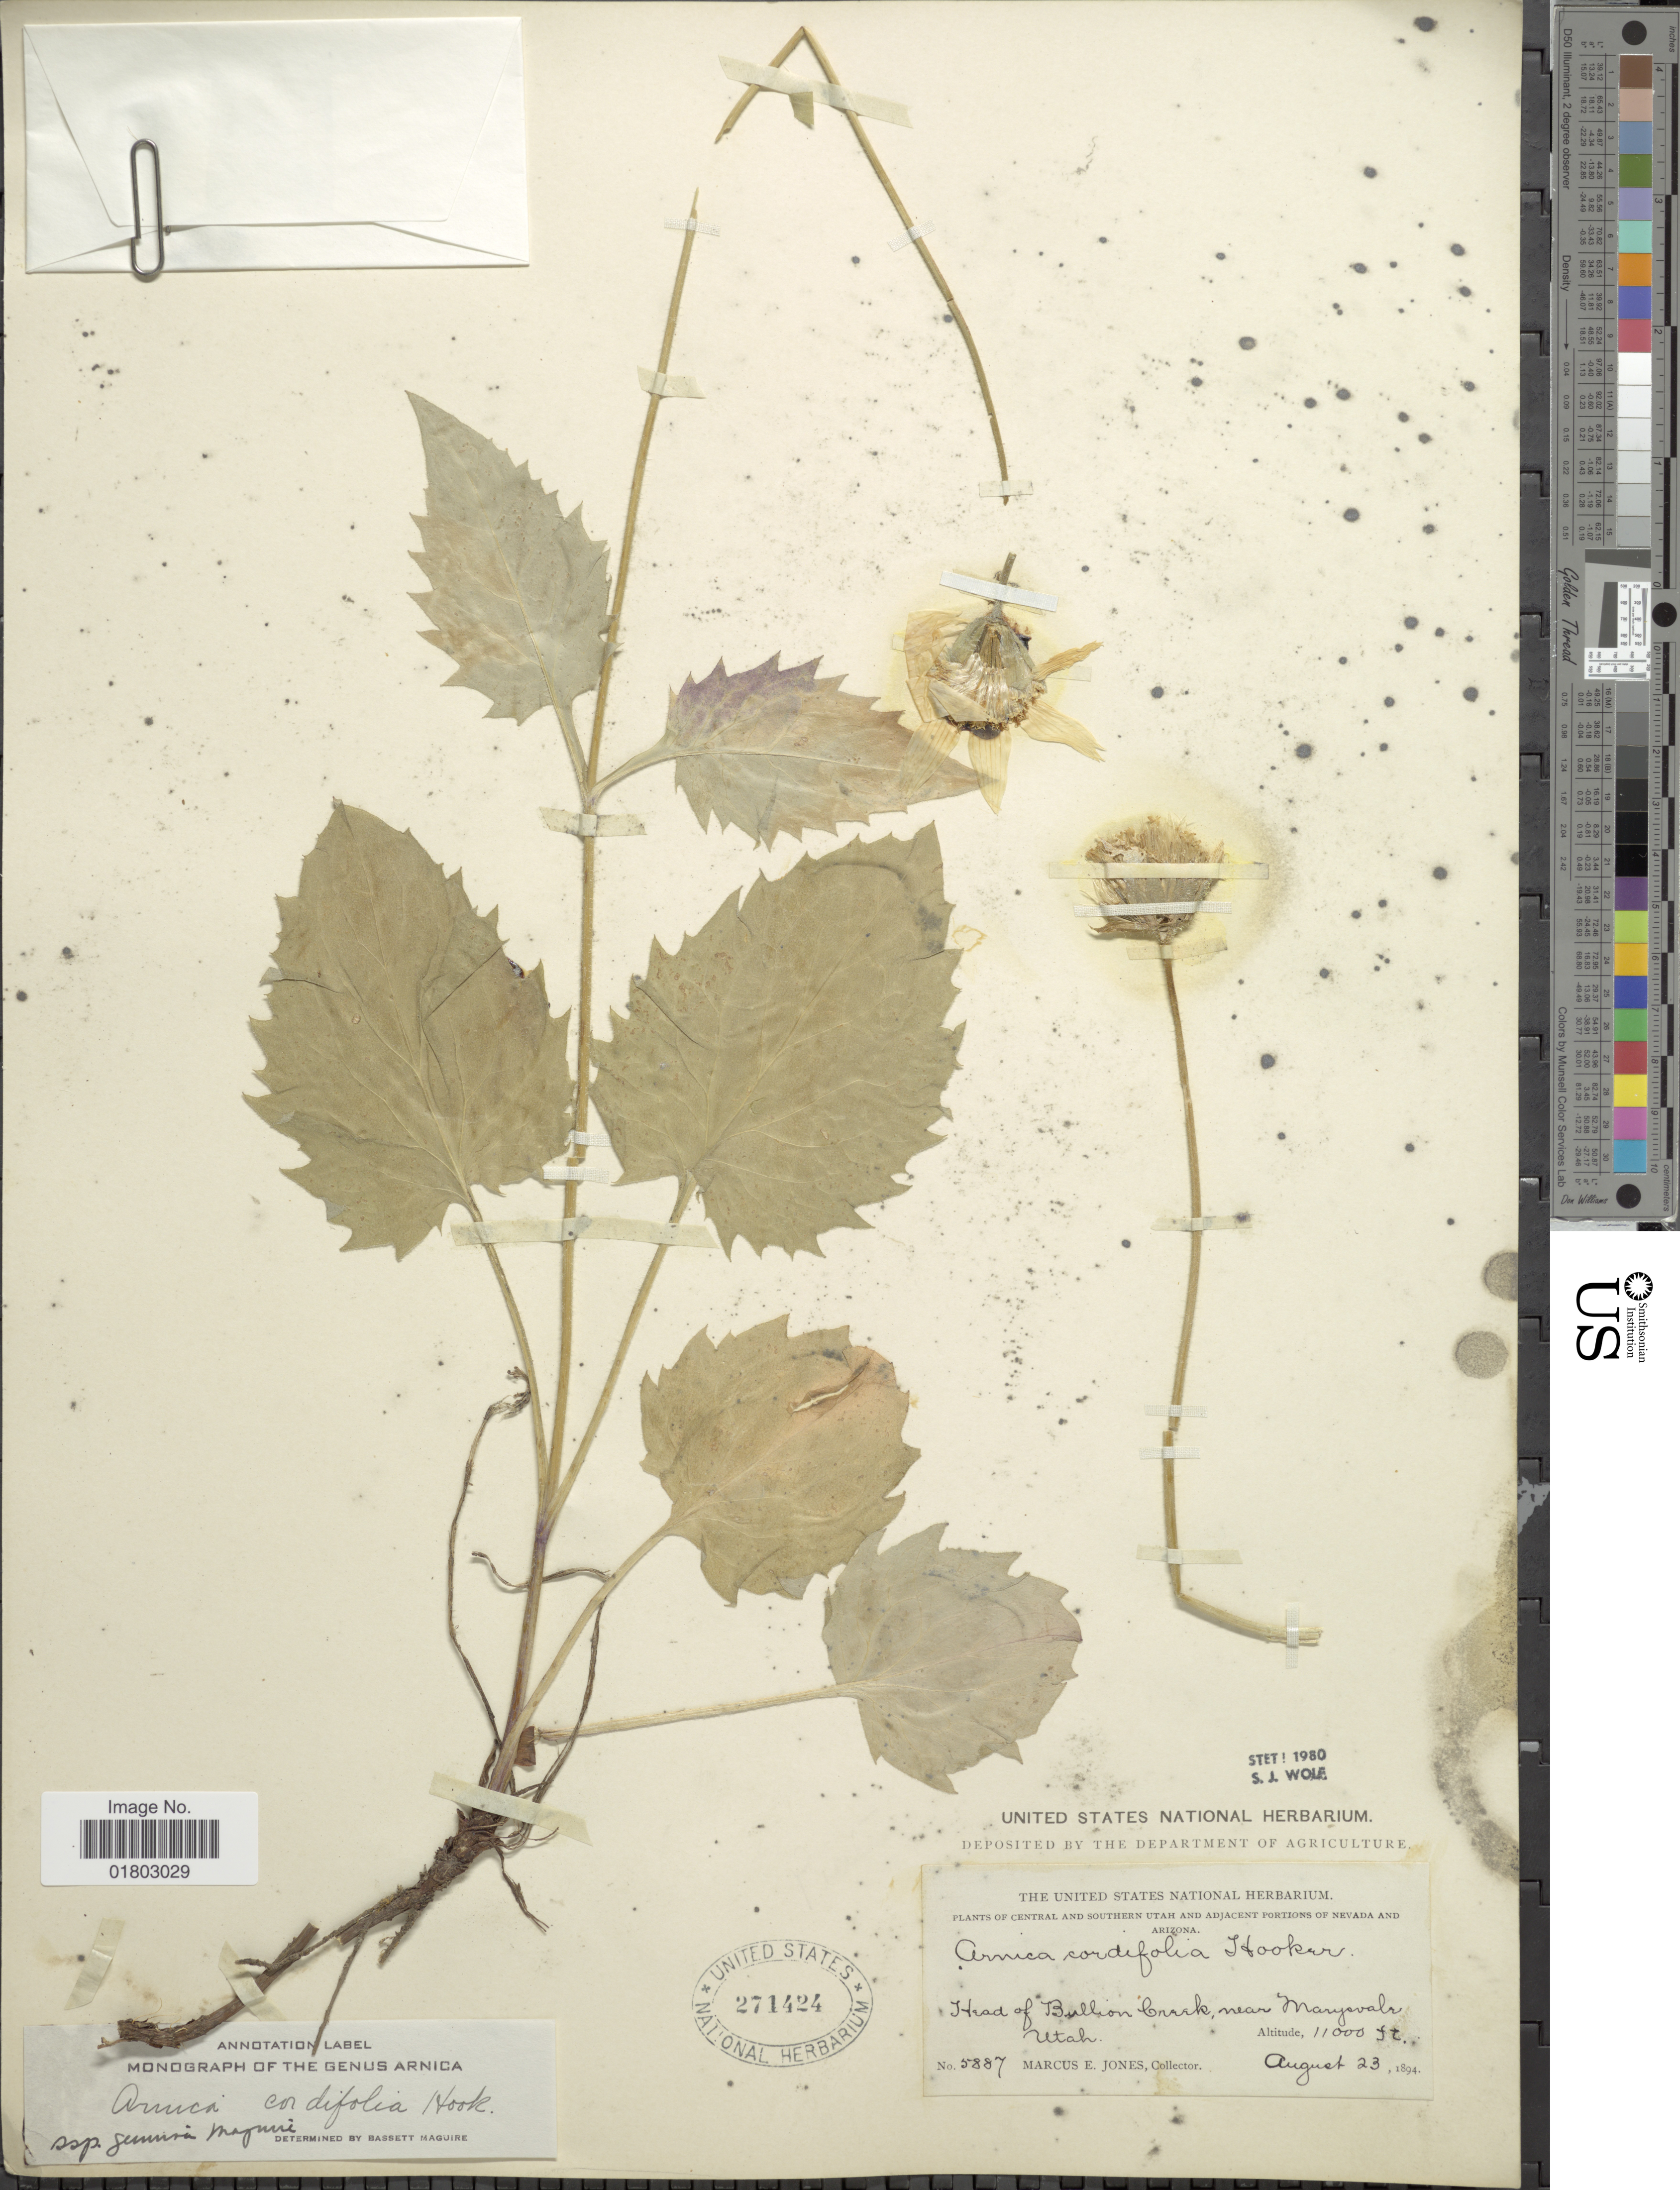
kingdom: Plantae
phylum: Tracheophyta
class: Magnoliopsida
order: Asterales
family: Asteraceae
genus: Arnica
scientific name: Arnica cordifolia subsp. genuina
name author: Maguire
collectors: M. E. Jones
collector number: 5887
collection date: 1894-08-23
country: United States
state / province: Utah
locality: Central and Southern Utah and Adjacent portion of Nevada and Arizona, head of Bullion Creek, near Marysvale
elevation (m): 3353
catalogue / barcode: US 271424